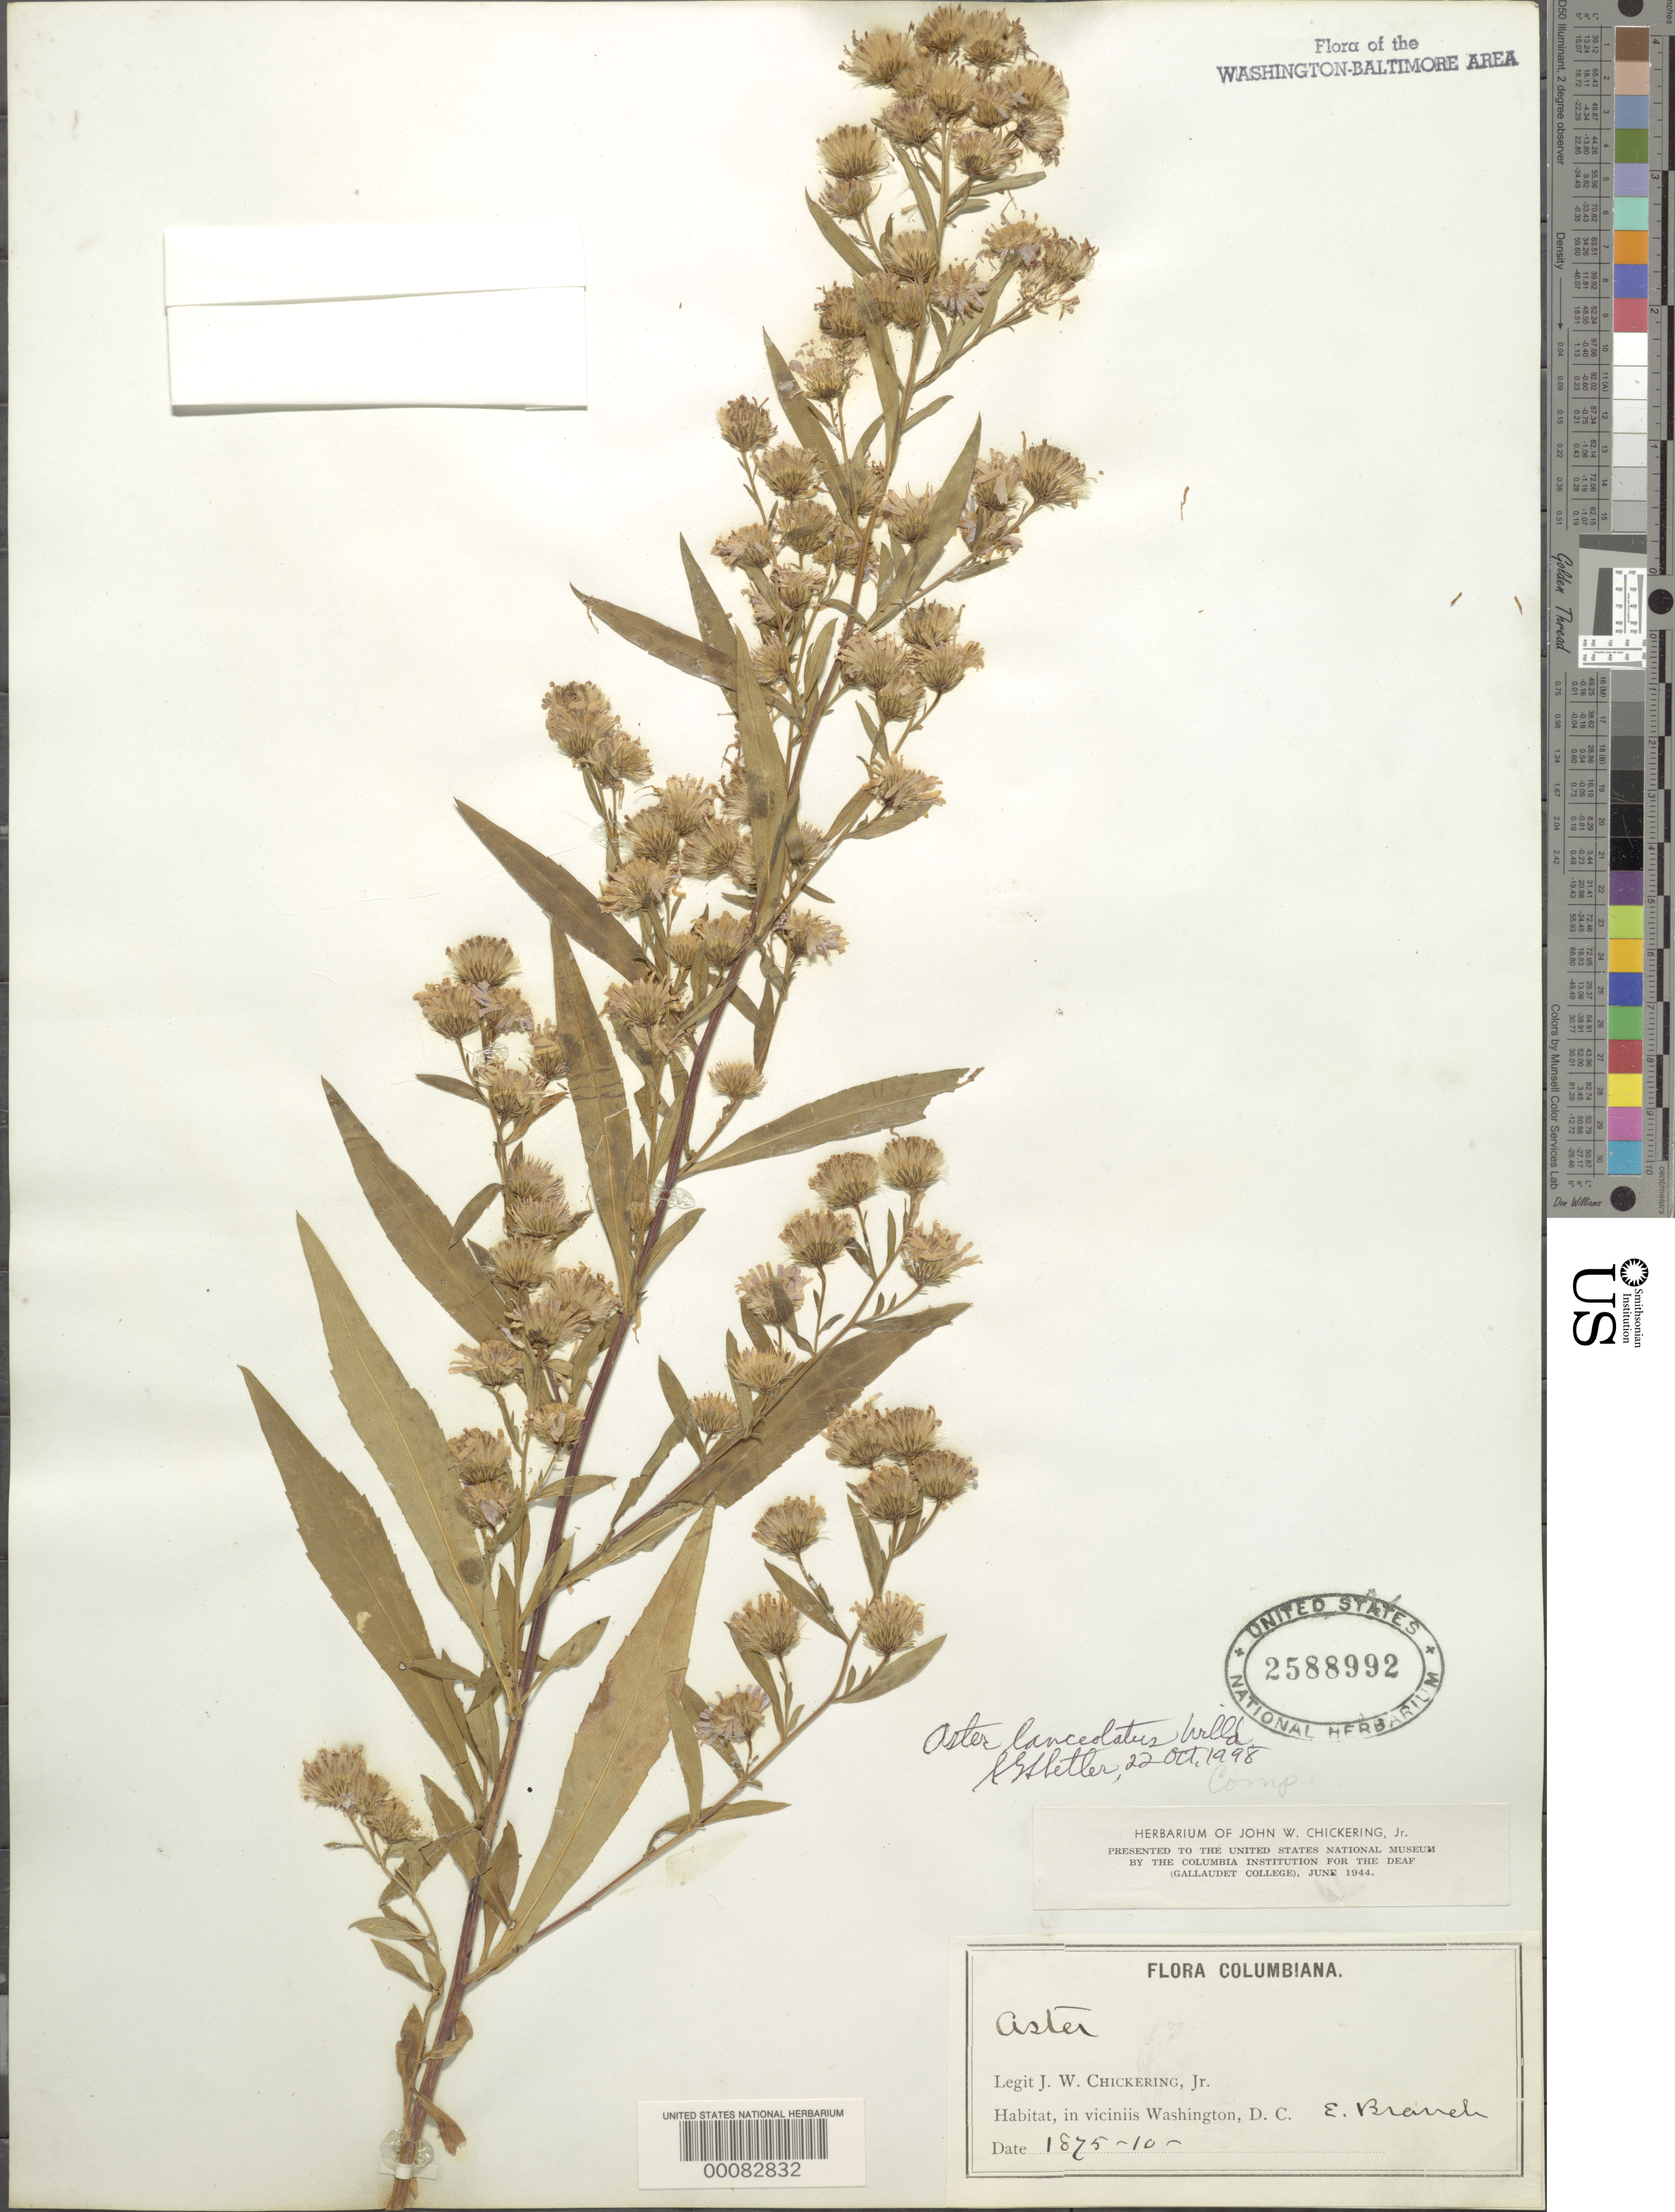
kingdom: Plantae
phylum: Tracheophyta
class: Magnoliopsida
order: Asterales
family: Asteraceae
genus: Symphyotrichum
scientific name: Symphyotrichum lanceolatum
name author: (Willd.) G.L. Nesom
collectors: J. Chickering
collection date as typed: Oct 1875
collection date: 1875-10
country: United States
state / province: District of Columbia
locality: Eastern Branch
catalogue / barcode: US 2588992